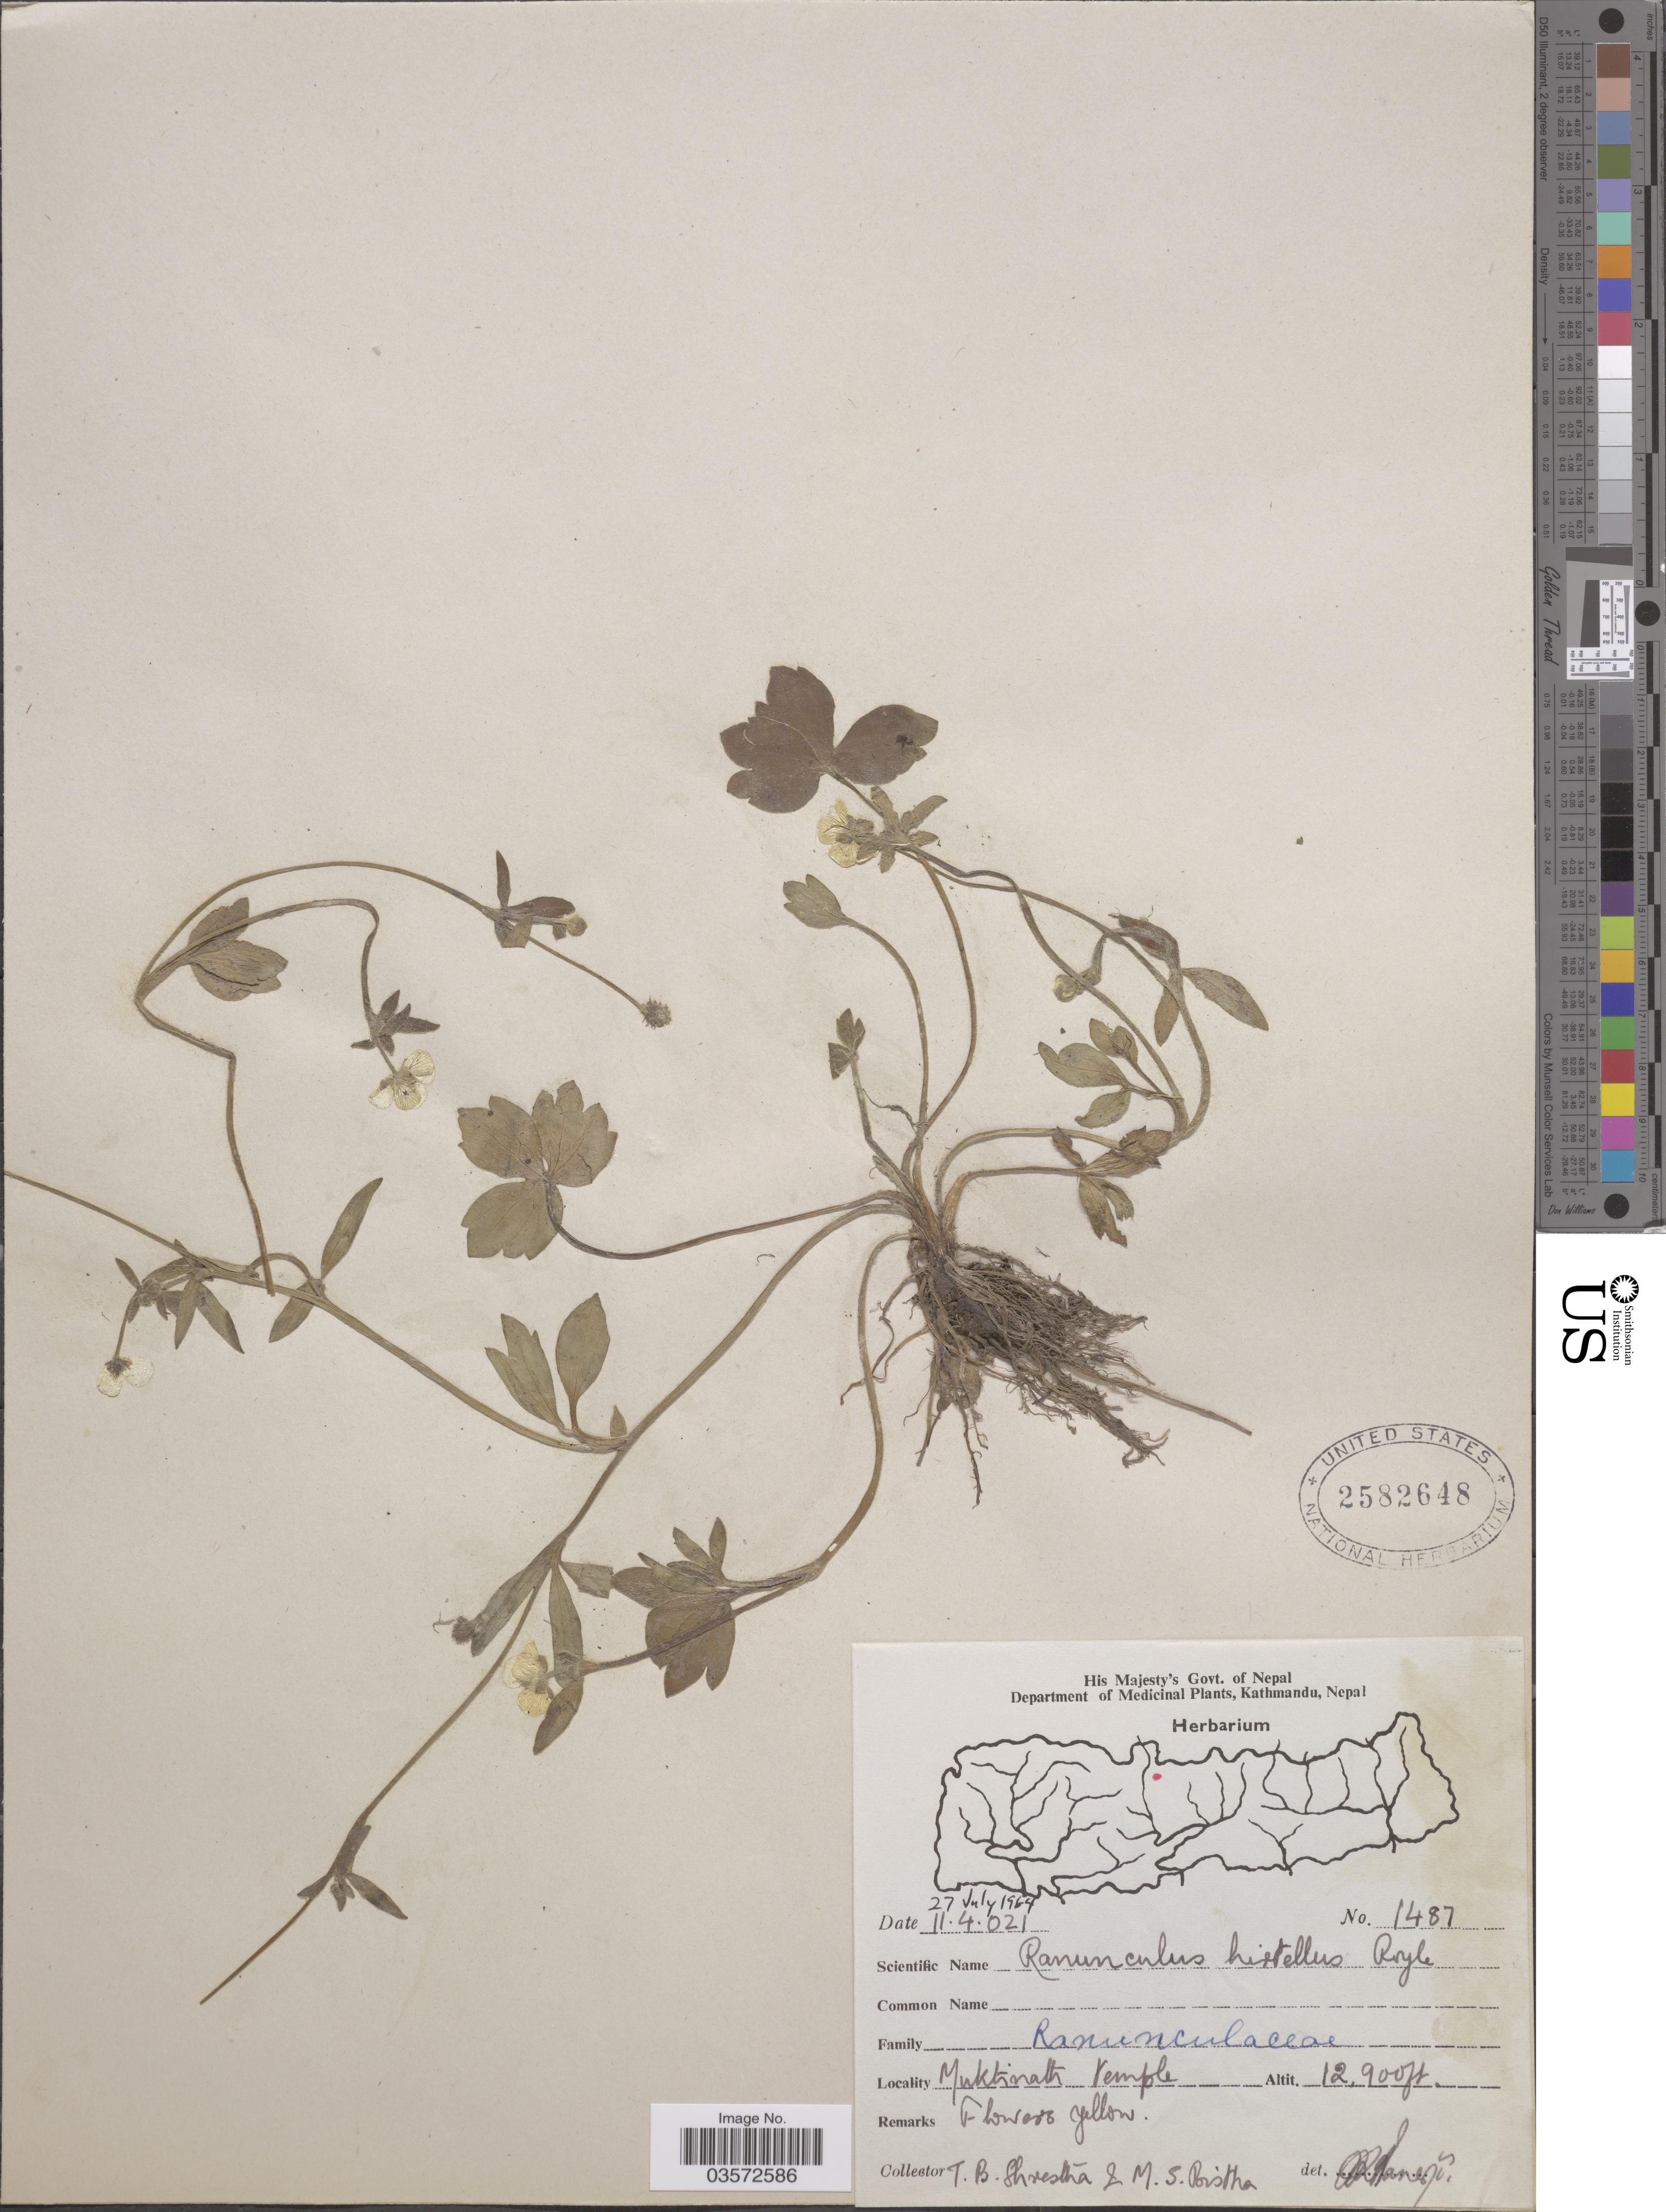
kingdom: Plantae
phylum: Tracheophyta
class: Magnoliopsida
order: Ranunculales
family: Ranunculaceae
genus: Ranunculus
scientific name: Ranunculus hirtellus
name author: Royle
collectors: T. B. Shrestha & M. Bistha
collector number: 1487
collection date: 1964-07-27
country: Nepal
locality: Muktinath Temple.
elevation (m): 3932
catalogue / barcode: US 2582648